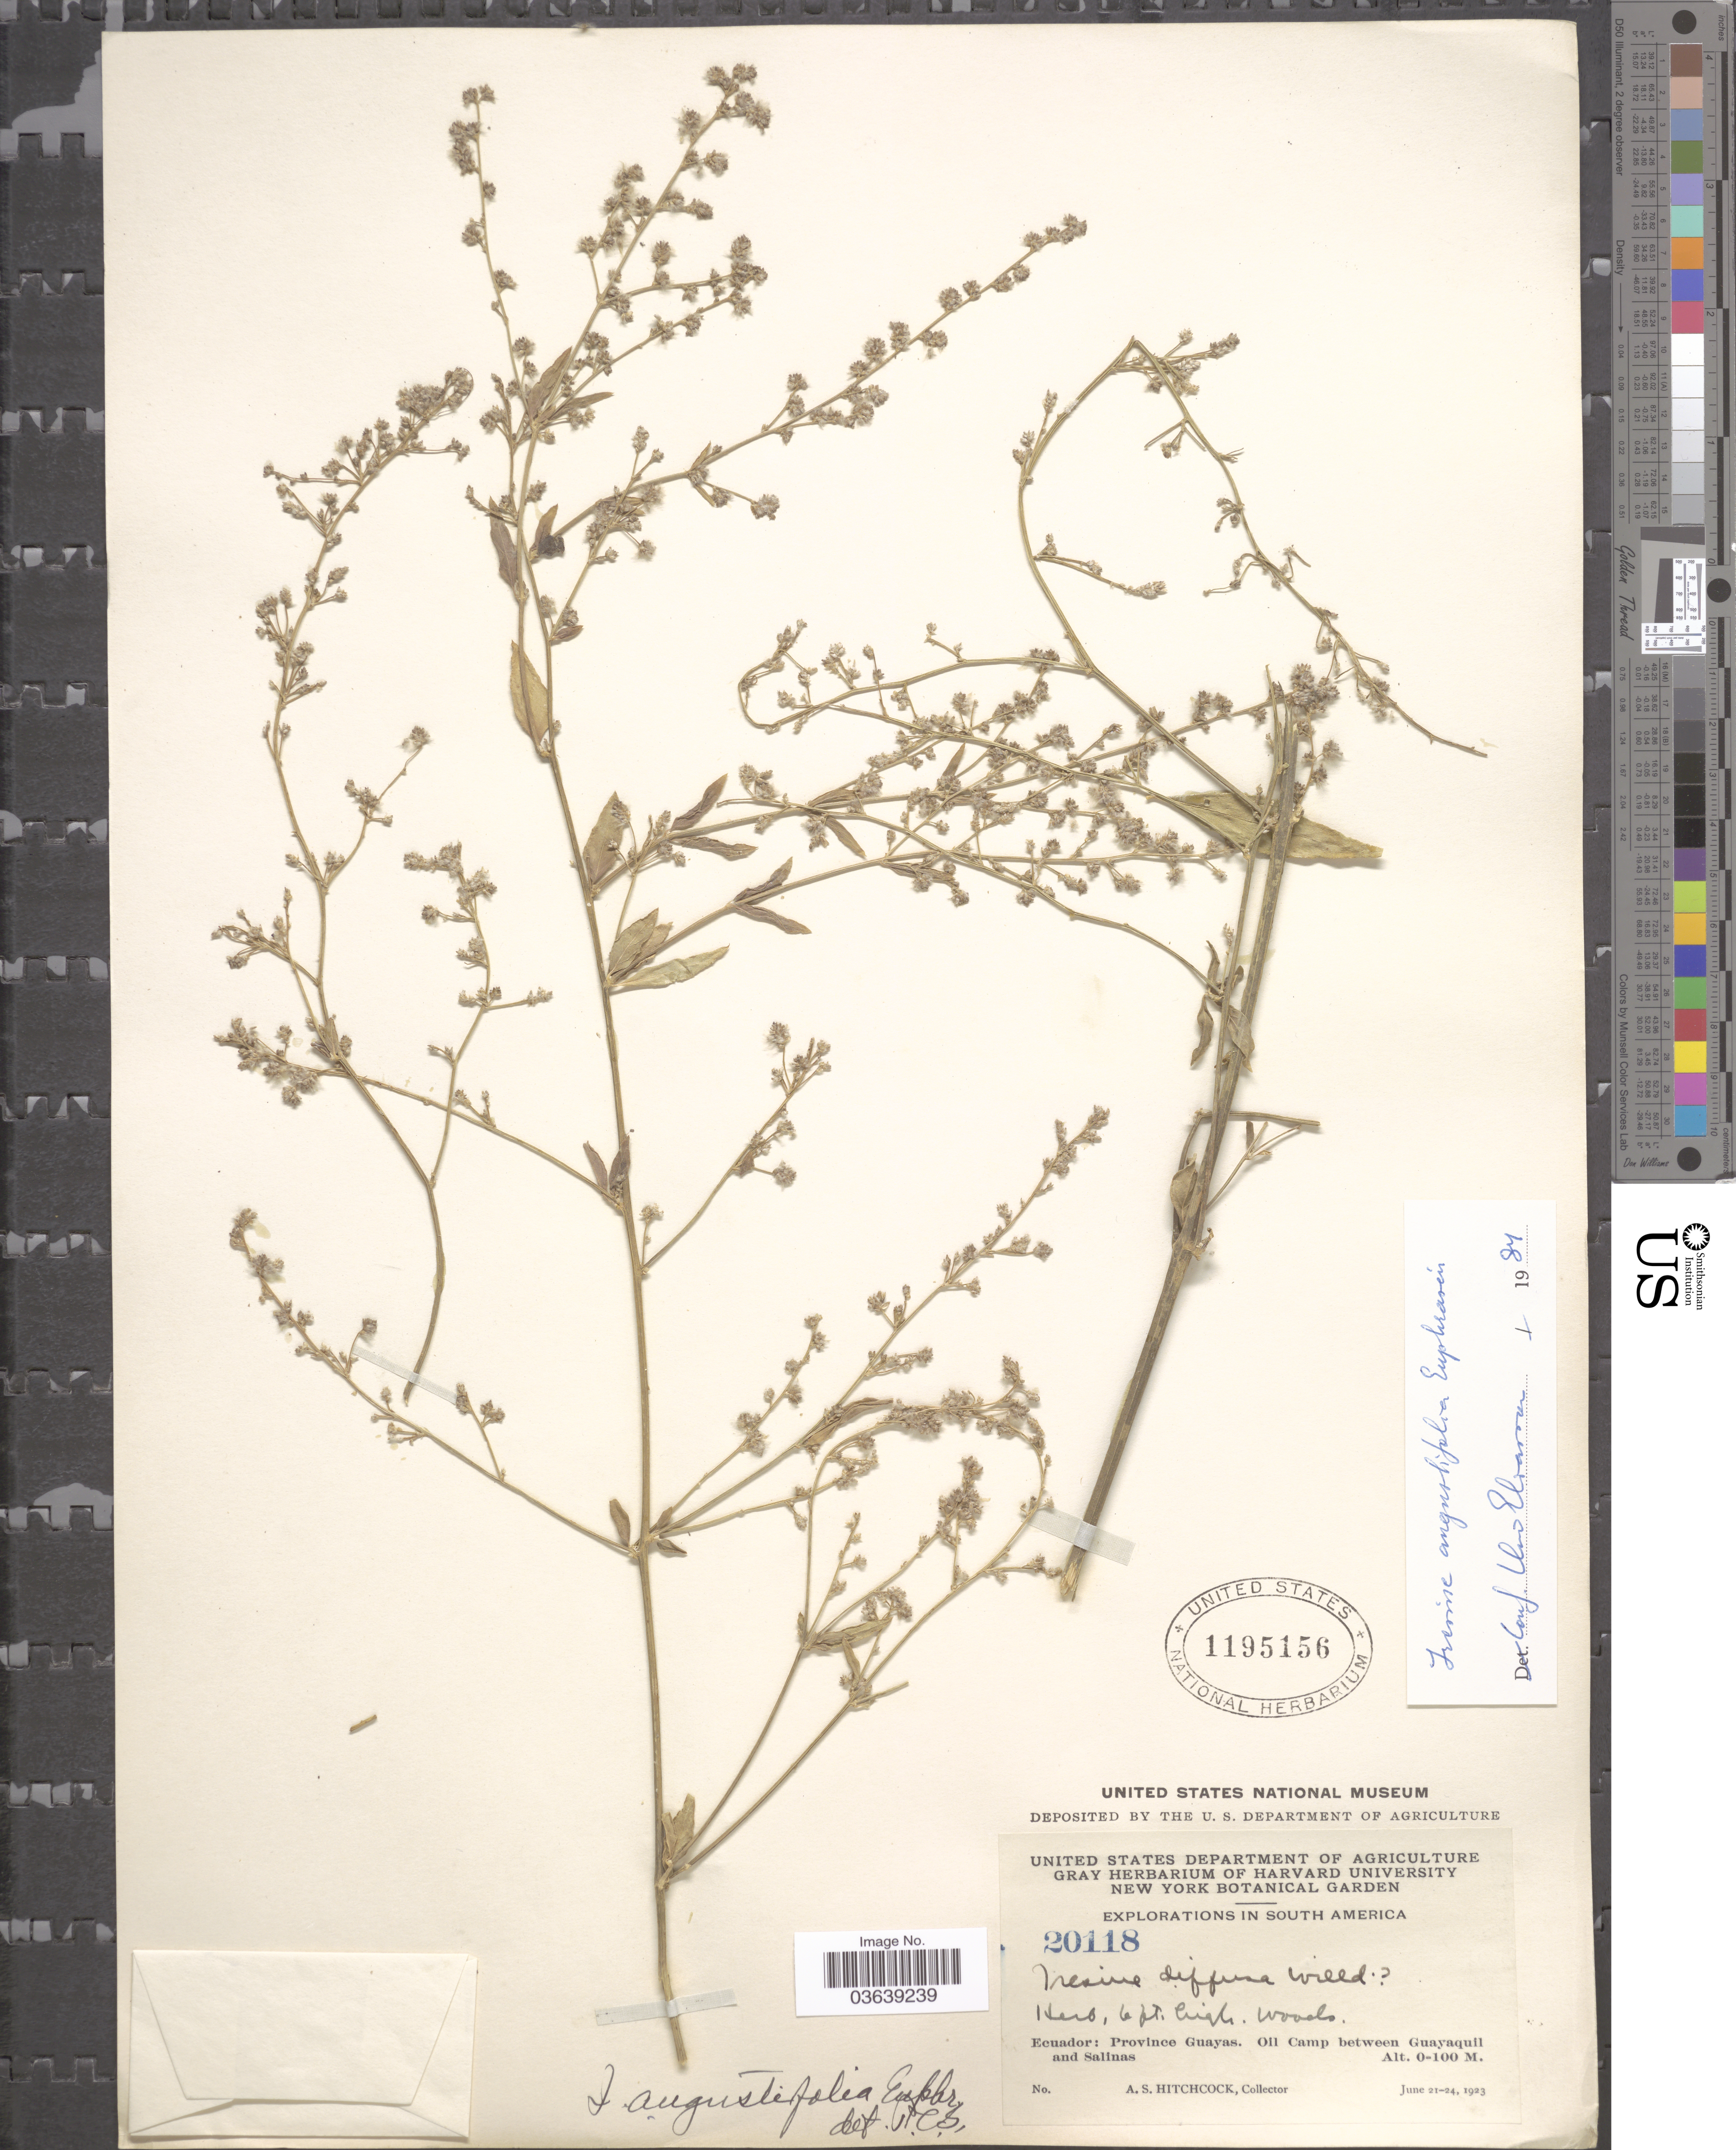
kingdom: Plantae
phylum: Tracheophyta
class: Magnoliopsida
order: Caryophyllales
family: Amaranthaceae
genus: Iresine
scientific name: Iresine angustifolia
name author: Euphrasén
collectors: A. S. Hitchcock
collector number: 20118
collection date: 1923-06-21/1923-06-24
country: Ecuador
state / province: Guayas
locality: Oil Camp between Guayaquil and Salinas.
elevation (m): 0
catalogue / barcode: US 1195156